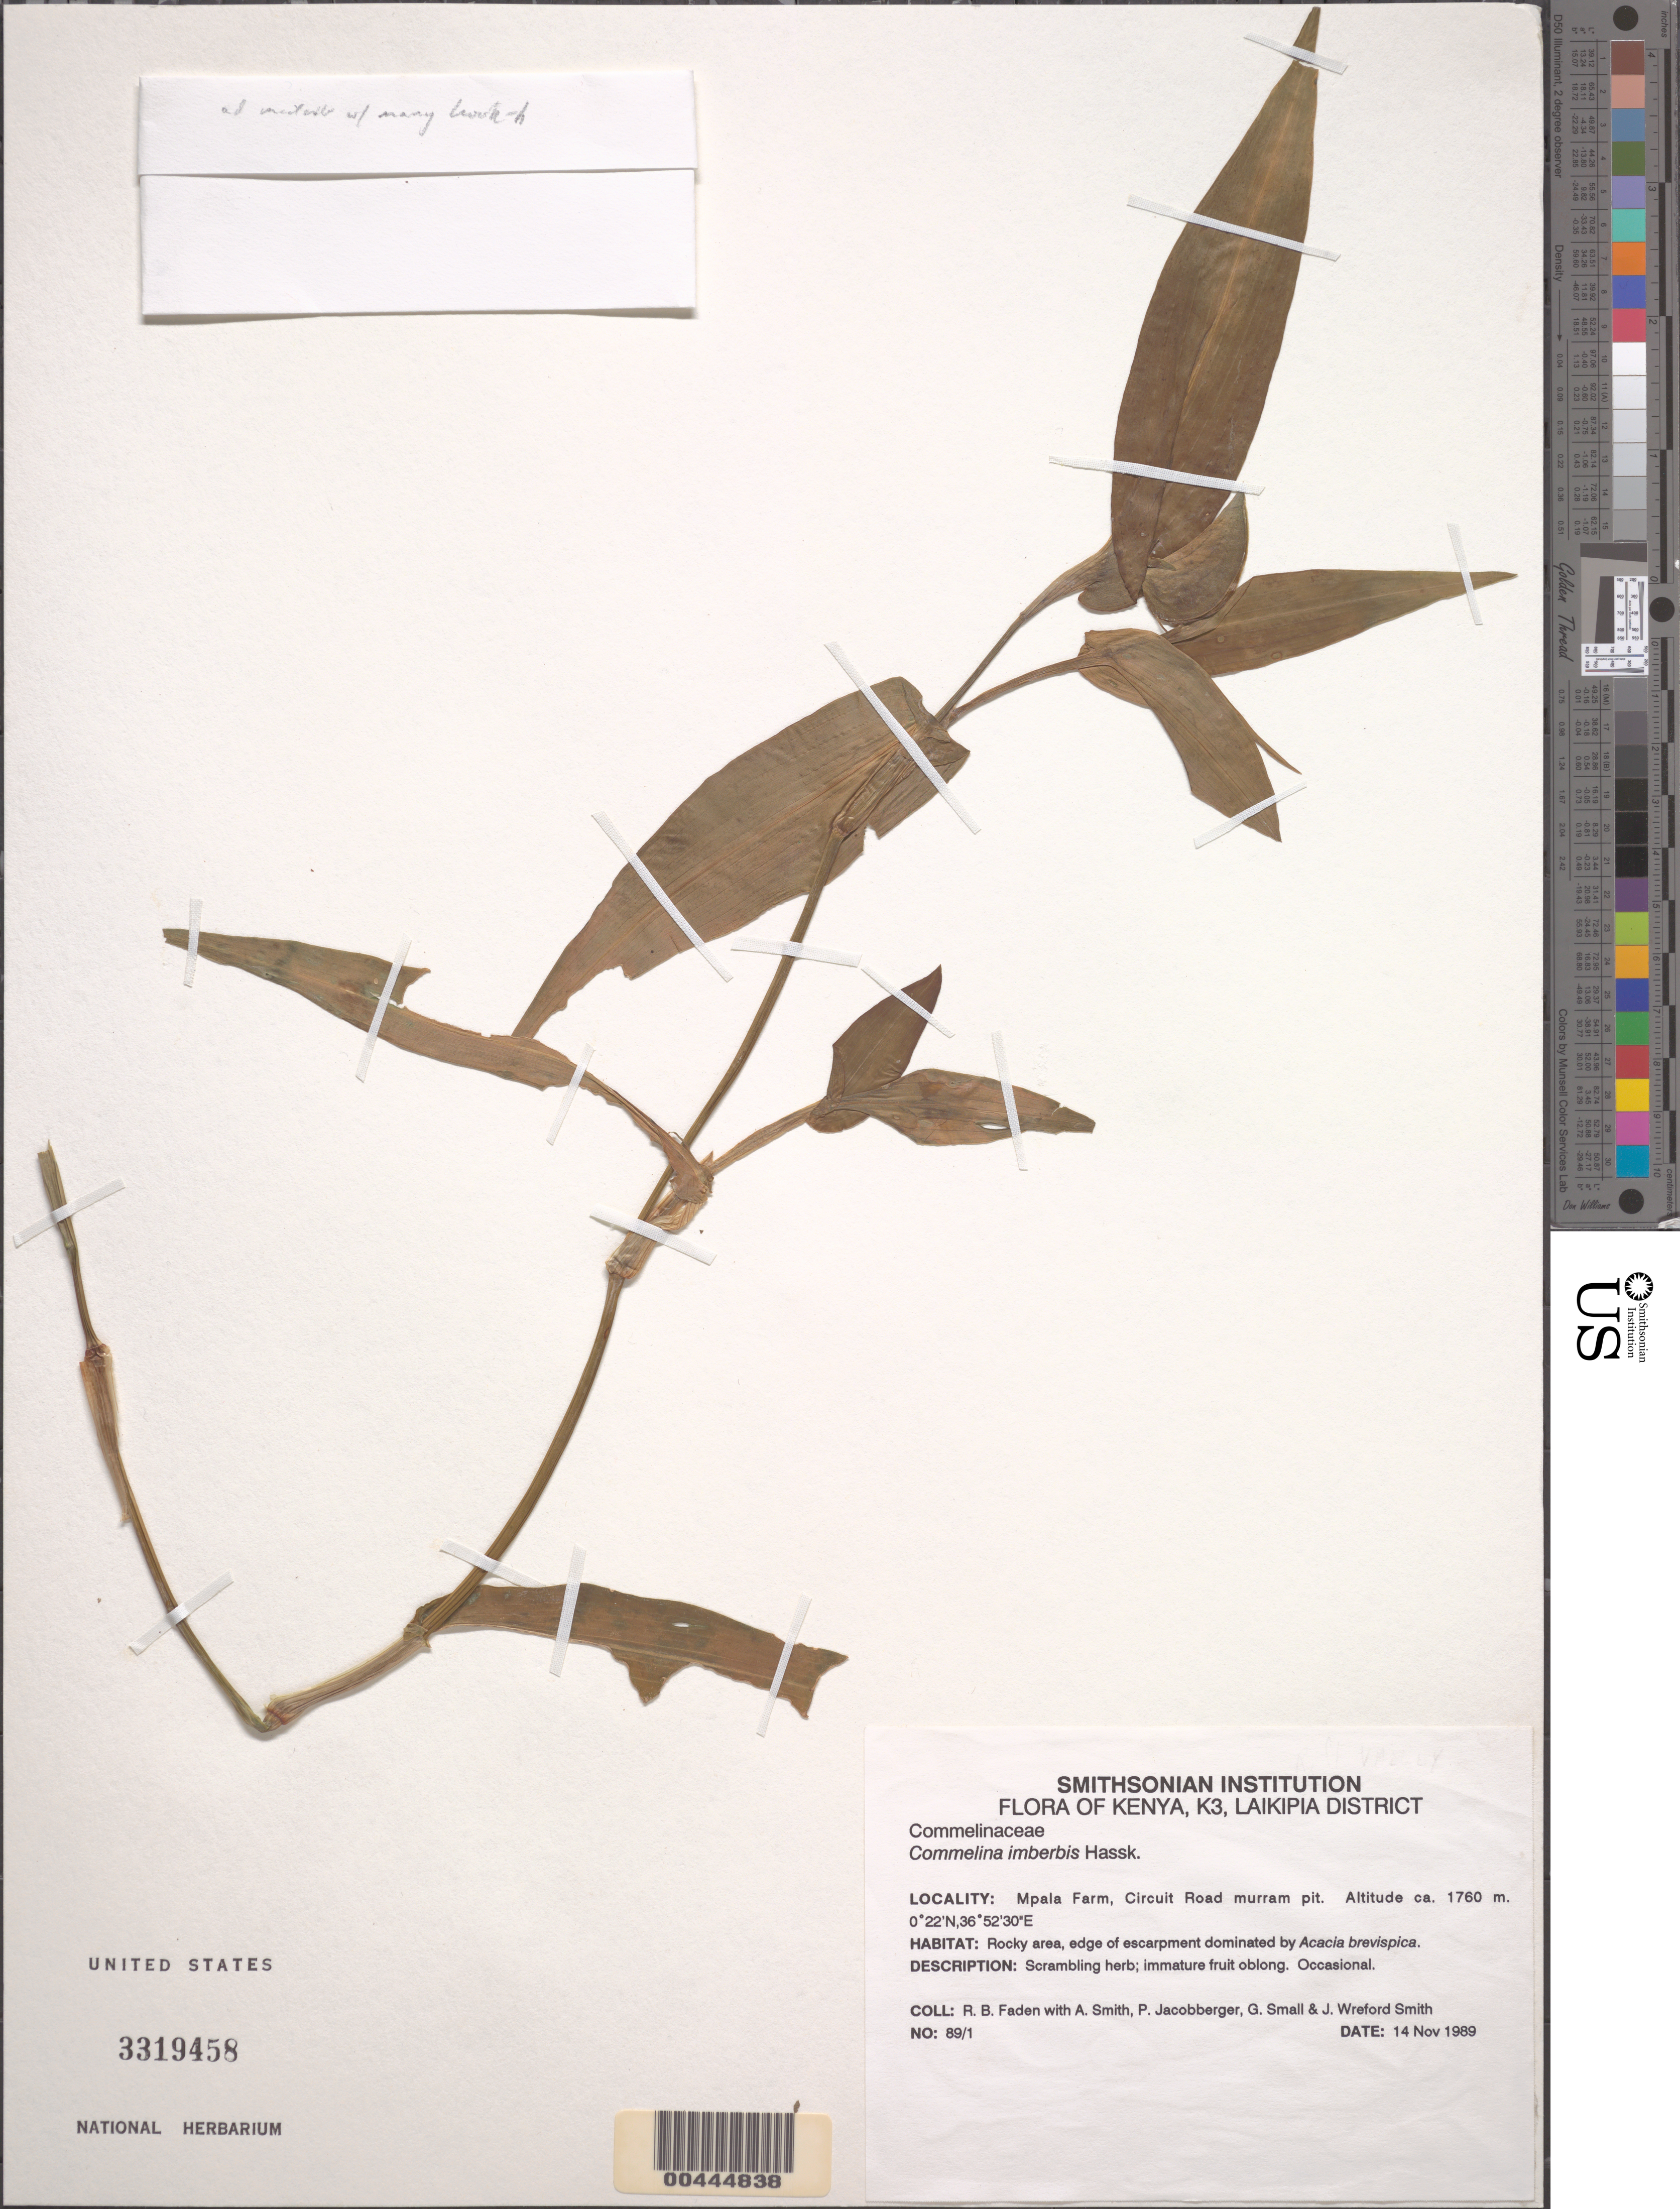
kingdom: Plantae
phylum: Tracheophyta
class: Liliopsida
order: Commelinales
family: Commelinaceae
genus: Commelina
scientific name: Commelina imberbis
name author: Ehrenb. ex Hassk.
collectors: R. B. Faden, A. Smith, P. Jacobberger, G. Small & J. W. Smith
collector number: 89/1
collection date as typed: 14 Nov 1989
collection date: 1989-11-14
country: Kenya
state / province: Laikipia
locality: Mpala farm, circuit road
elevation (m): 1760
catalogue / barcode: US 3319458